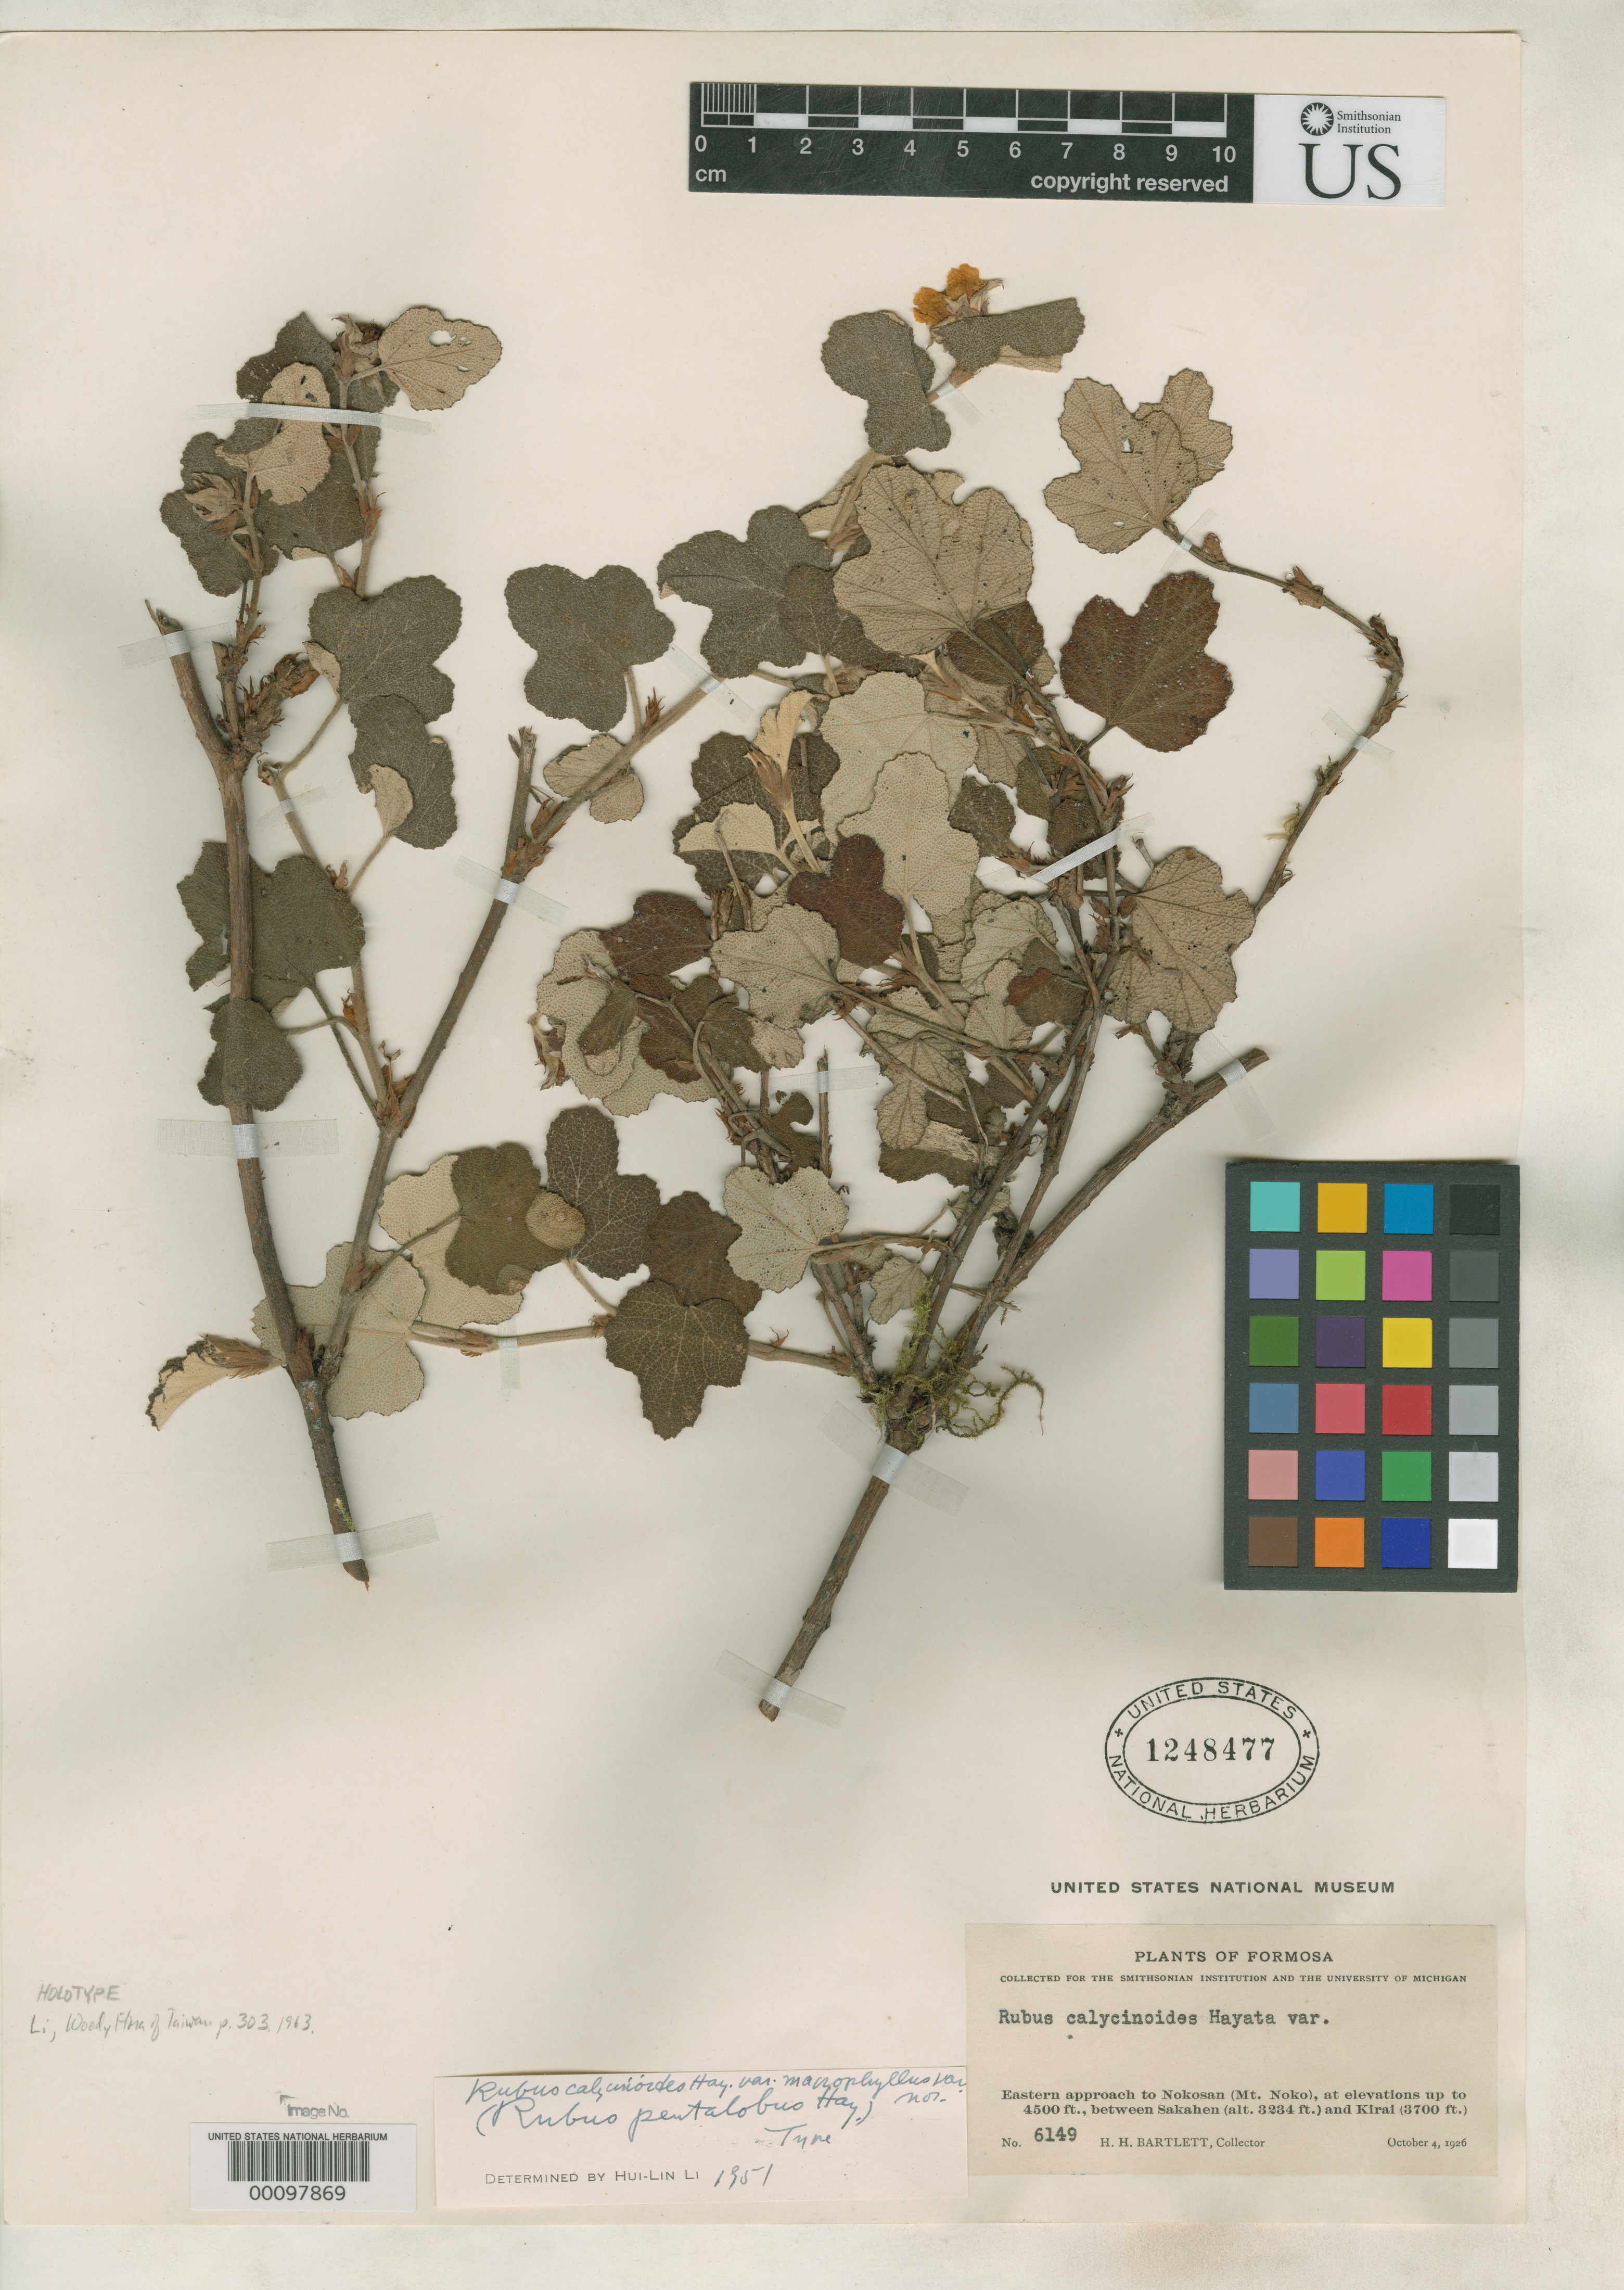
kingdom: Plantae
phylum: Tracheophyta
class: Magnoliopsida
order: Rosales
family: Rosaceae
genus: Rubus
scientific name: Rubus calycinoides var. macrophyllus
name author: H.L. Li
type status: Holotype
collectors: H. H. Bartlett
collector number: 6149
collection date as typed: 04 Oct 1926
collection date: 1926-10-04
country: Taiwan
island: Taiwan [Formosa]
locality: Sakahen-kirai, Mt. Nengkaoshan.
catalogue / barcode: US 1248477